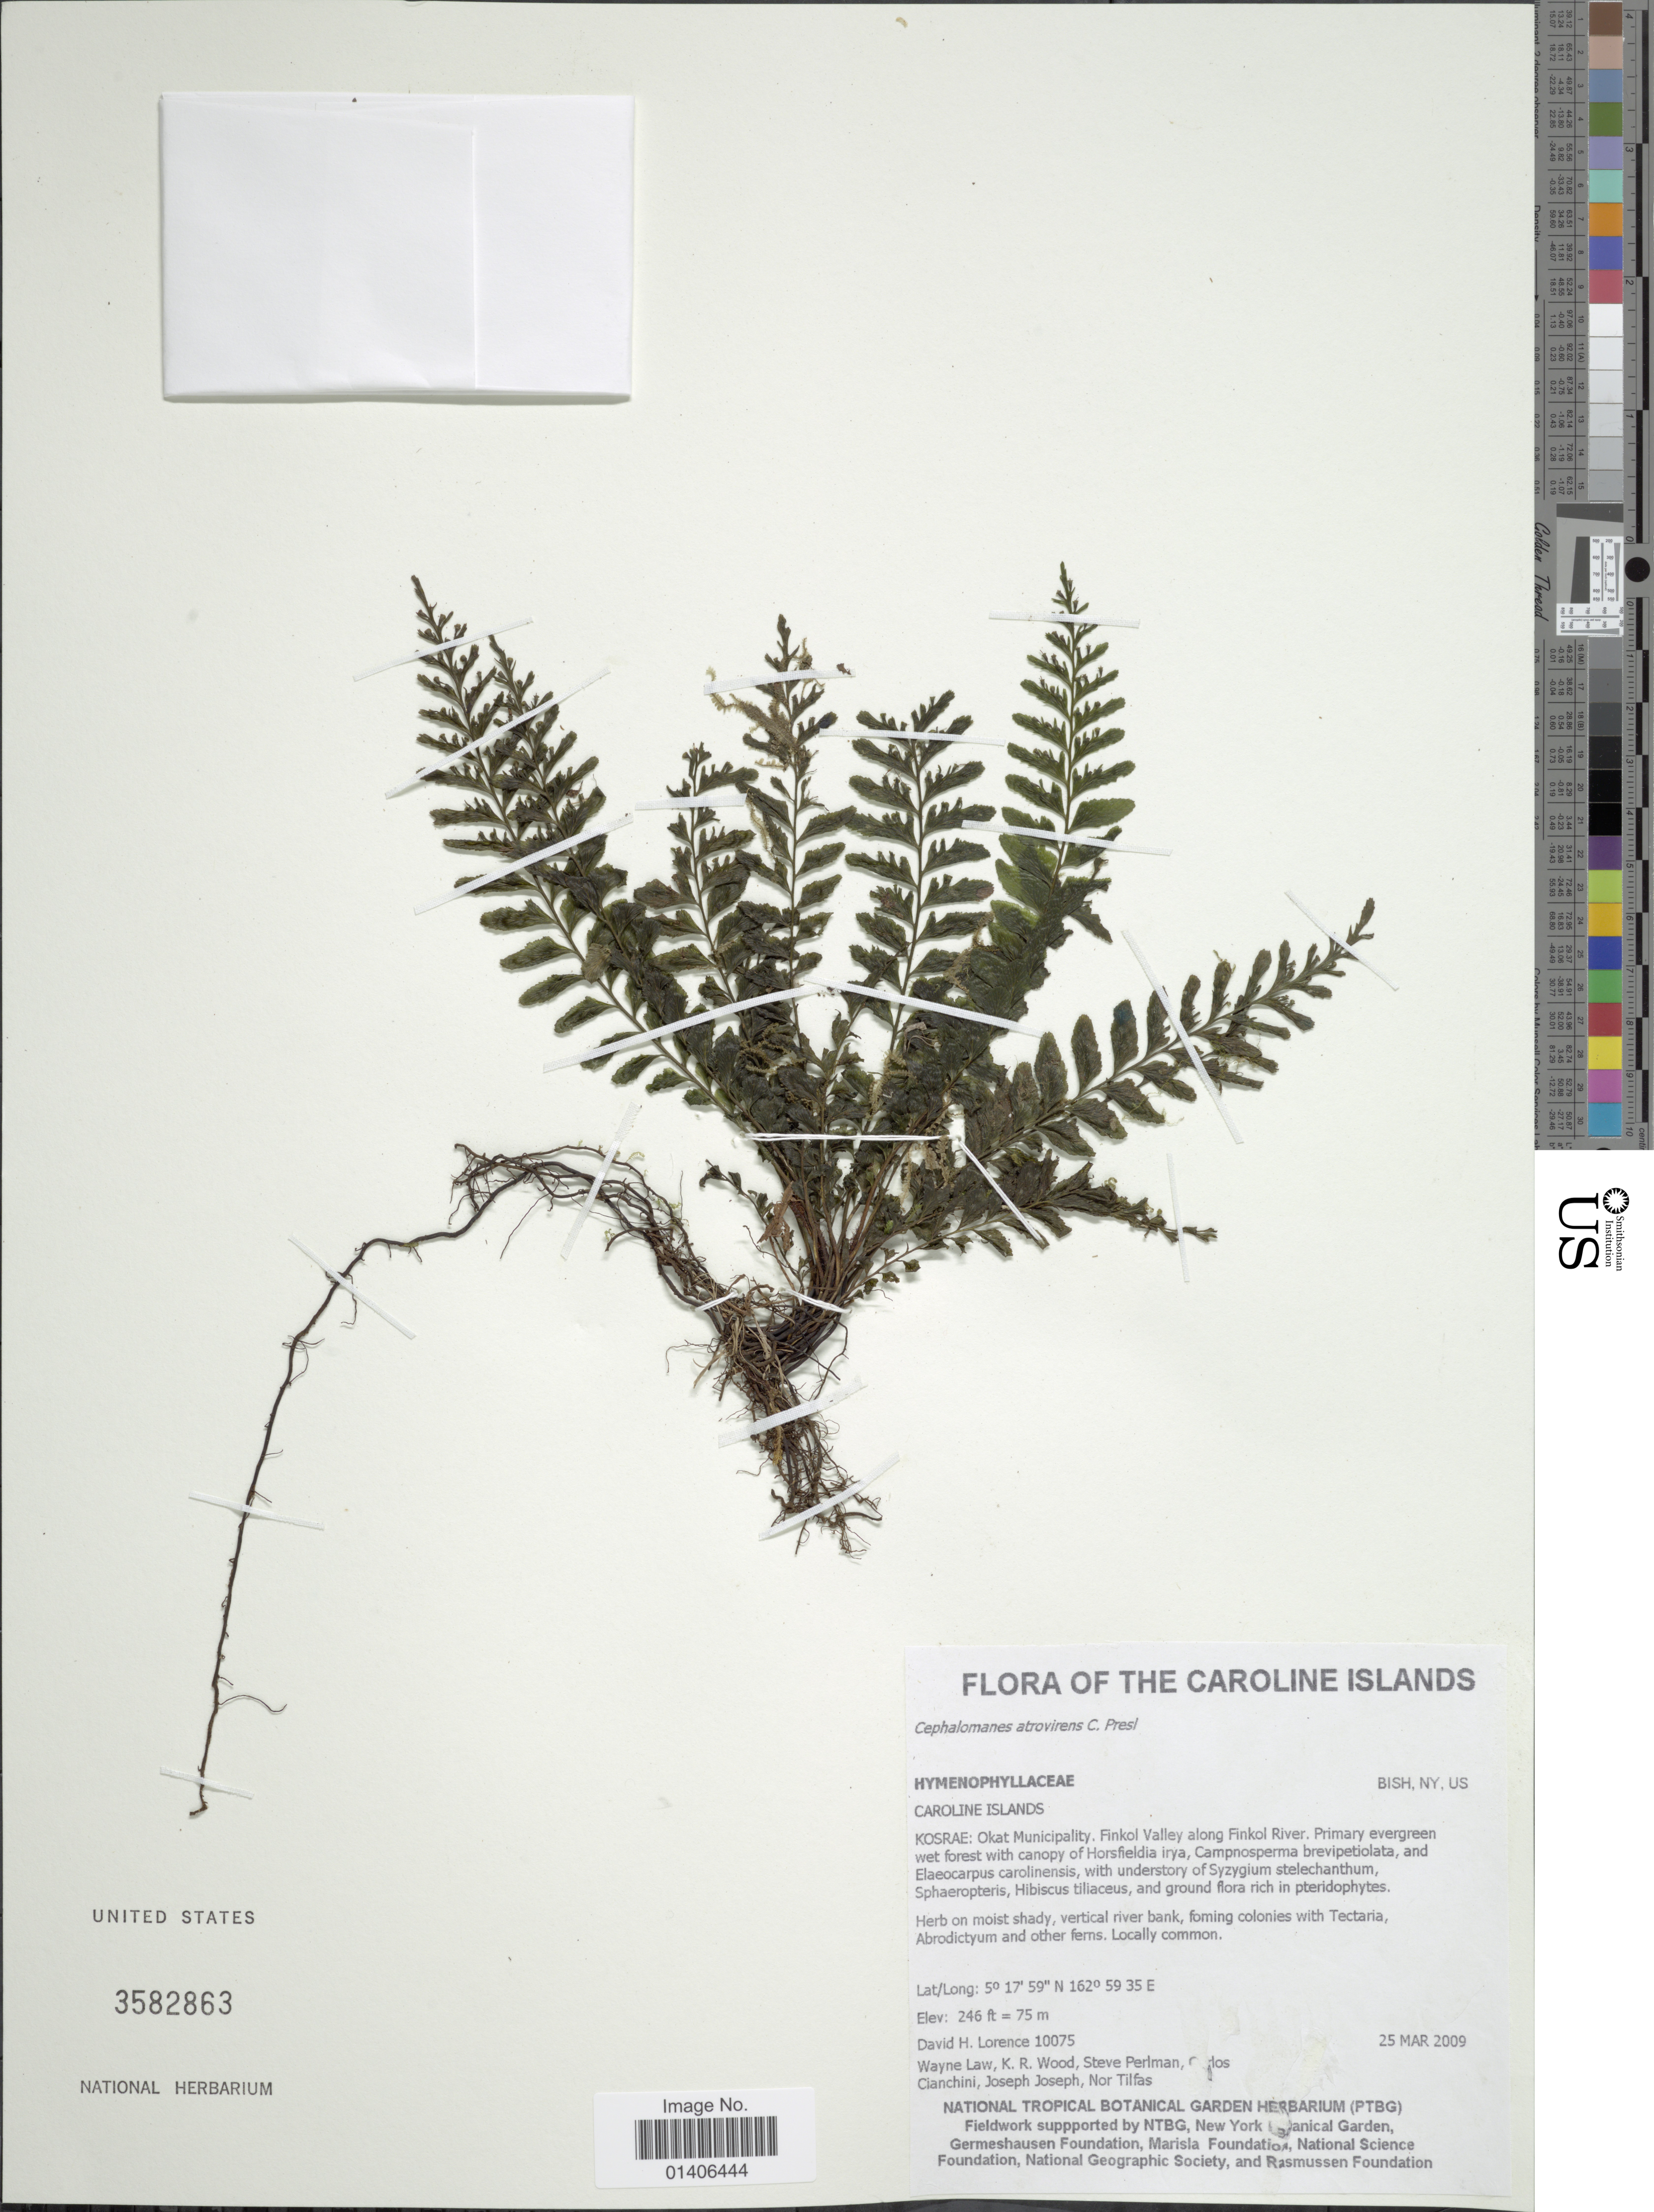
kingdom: Plantae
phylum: Tracheophyta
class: Polypodiopsida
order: Hymenophyllales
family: Hymenophyllaceae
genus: Cephalomanes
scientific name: Cephalomanes atrovirens subsp. boryanum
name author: (Kunze) K. Iwats.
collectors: D. Lorence, W. Law, K. R. Wood, S. Perlman & et al.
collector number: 10075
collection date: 2009-03-25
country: Micronesia, Federated States of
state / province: Kosrae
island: Kosrae [Kusaie]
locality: Okat Municipality, Finkol Valley along Finkol River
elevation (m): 75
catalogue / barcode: US 3582863